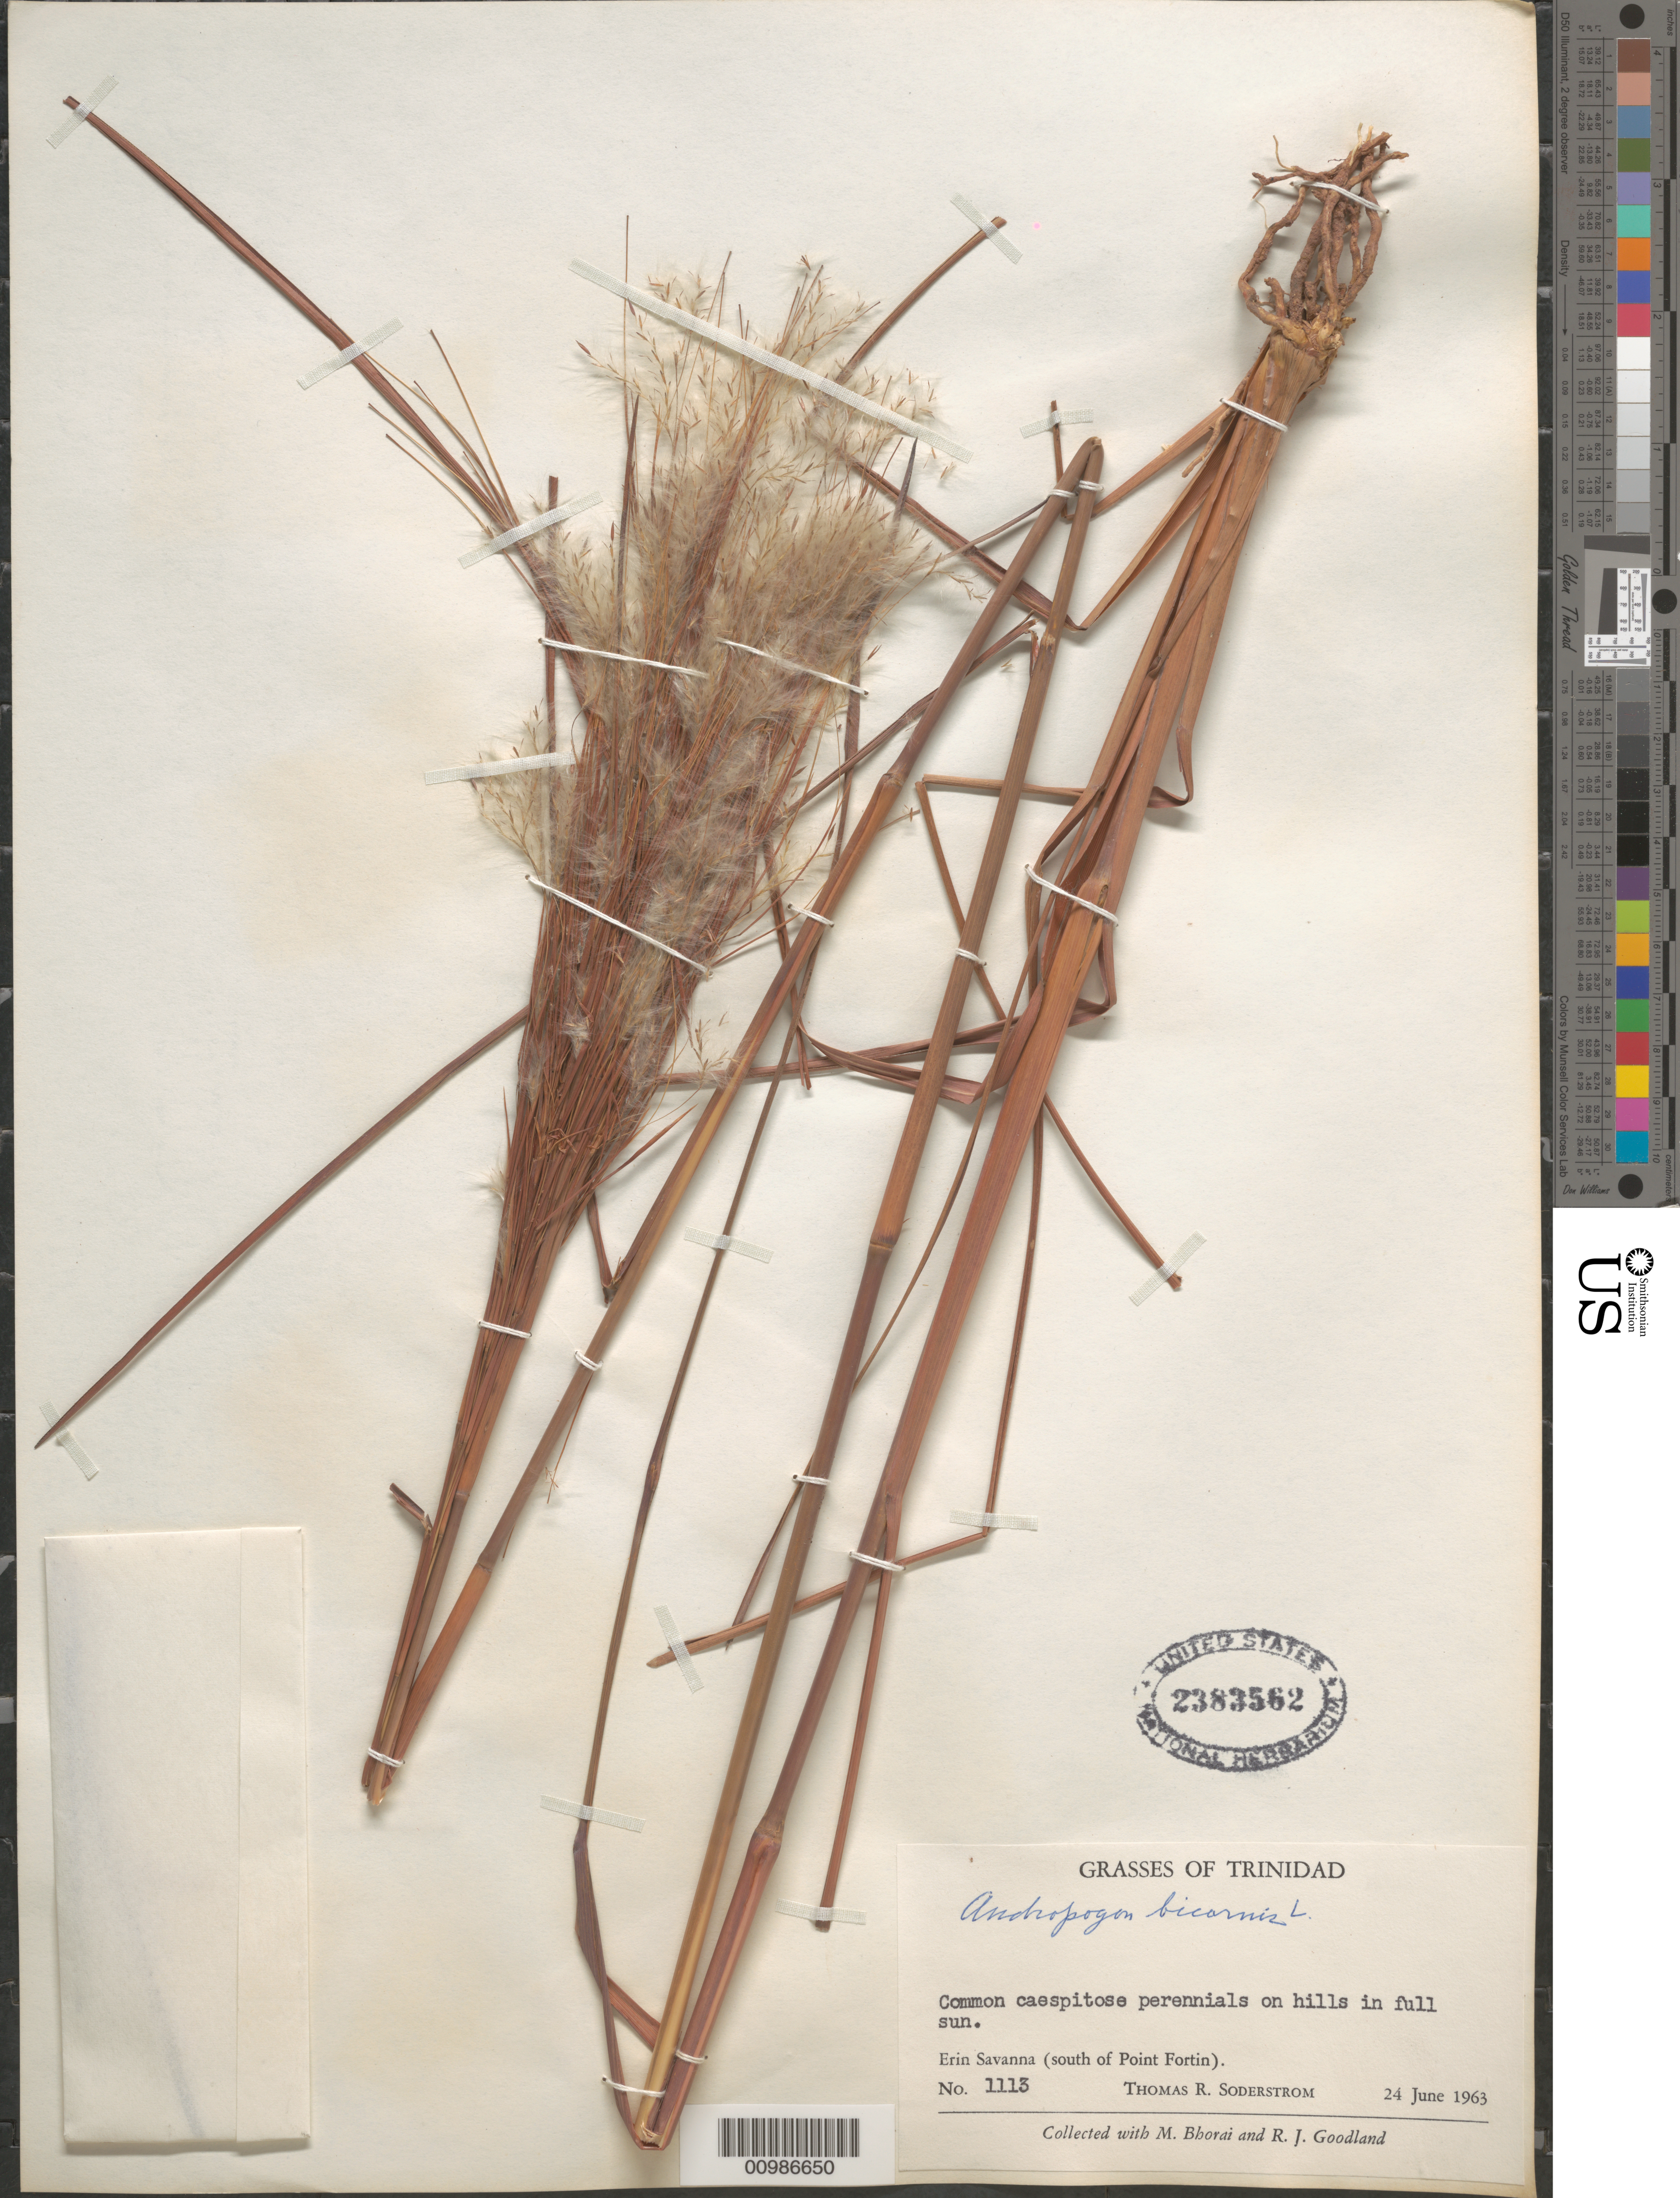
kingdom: Plantae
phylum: Tracheophyta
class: Liliopsida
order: Poales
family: Poaceae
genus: Andropogon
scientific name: Andropogon bicornis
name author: L.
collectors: T. R. Soderstrom, M. Bhorai & R. Goodland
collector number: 1113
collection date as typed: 24 Jun 1963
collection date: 1963-06-24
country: Trinidad and Tobago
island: Trinidad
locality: Erin Savanna (south of Point Fortin)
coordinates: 0 N, 0 E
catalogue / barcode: US 2383562